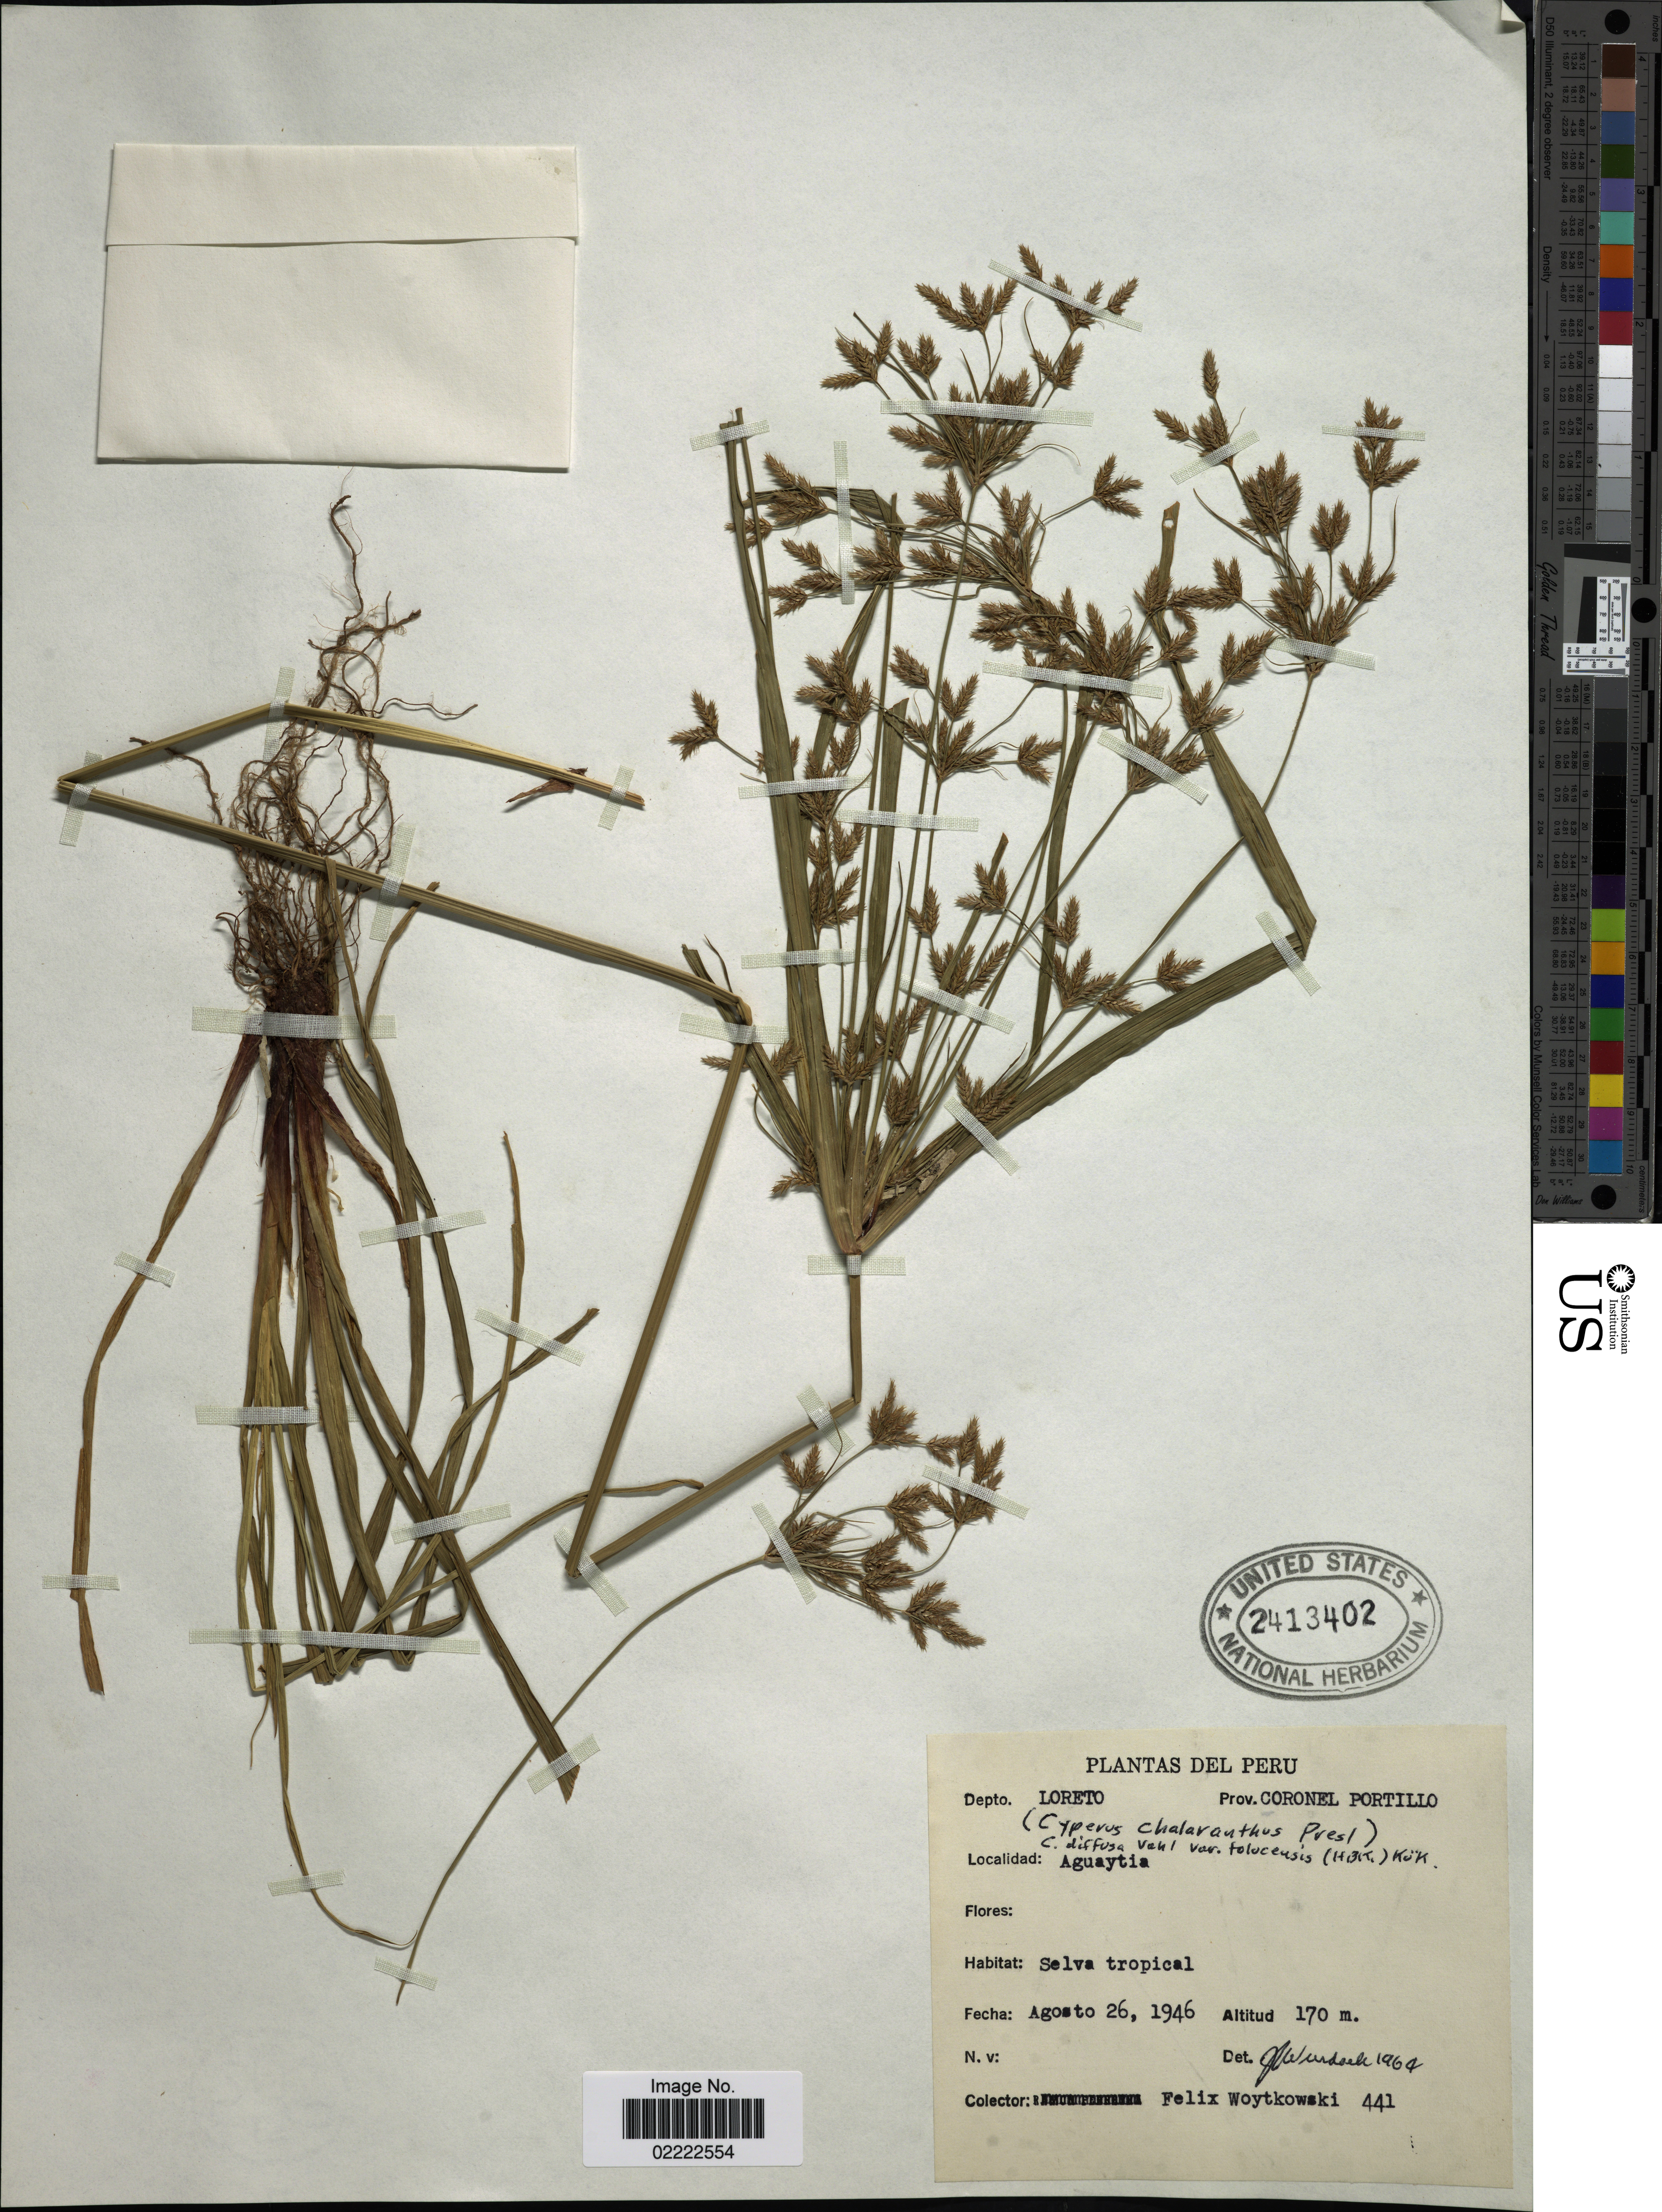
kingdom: Plantae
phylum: Tracheophyta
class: Liliopsida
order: Poales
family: Cyperaceae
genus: Cyperus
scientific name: Cyperus laxus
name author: Lam.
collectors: F. Woytkowski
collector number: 441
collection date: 1946-08-26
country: Peru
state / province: Loreto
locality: Prov. Coronel Portillo, Aguaytia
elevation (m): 170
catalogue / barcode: US 2413402